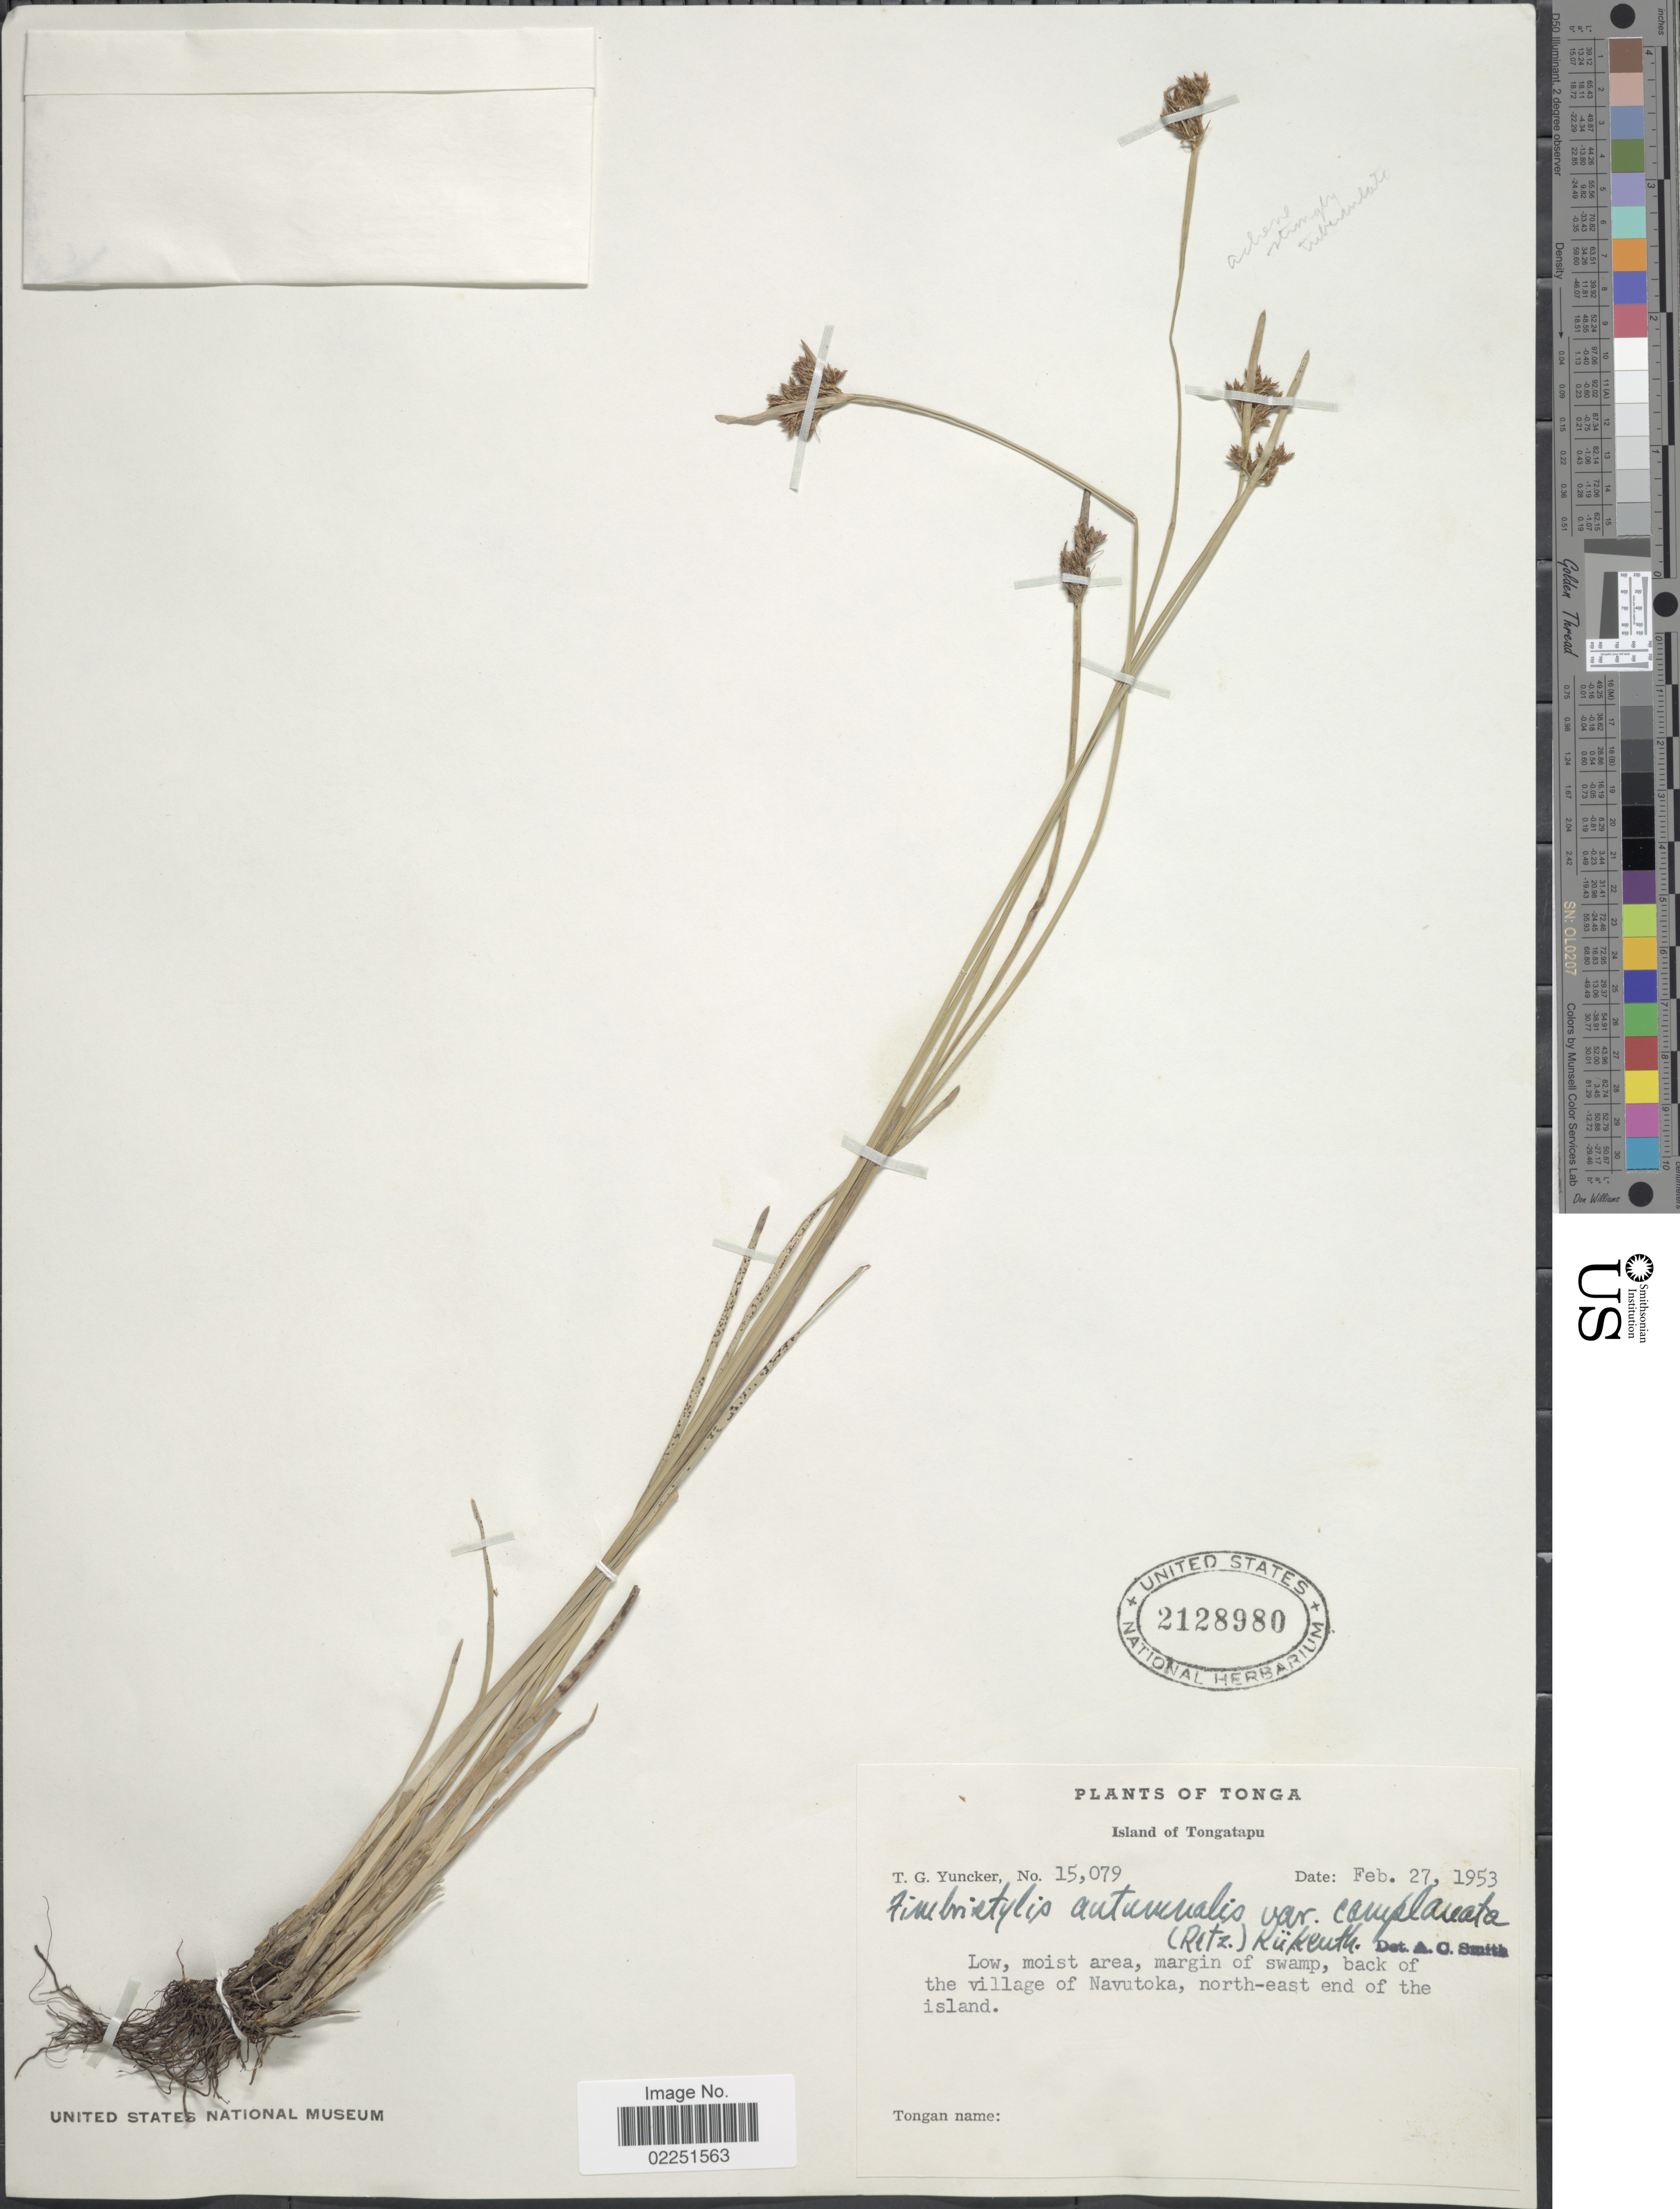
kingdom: Plantae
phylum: Tracheophyta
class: Liliopsida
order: Poales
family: Cyperaceae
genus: Fimbristylis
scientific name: Fimbristylis autumnalis (L.) Roem. & Schult.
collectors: T. G. Yuncker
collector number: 15079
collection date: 1953-02-27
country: Tonga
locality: Island of Tongatapu, back of the village of Navutoka, north-east end of the island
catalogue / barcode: US 2128980